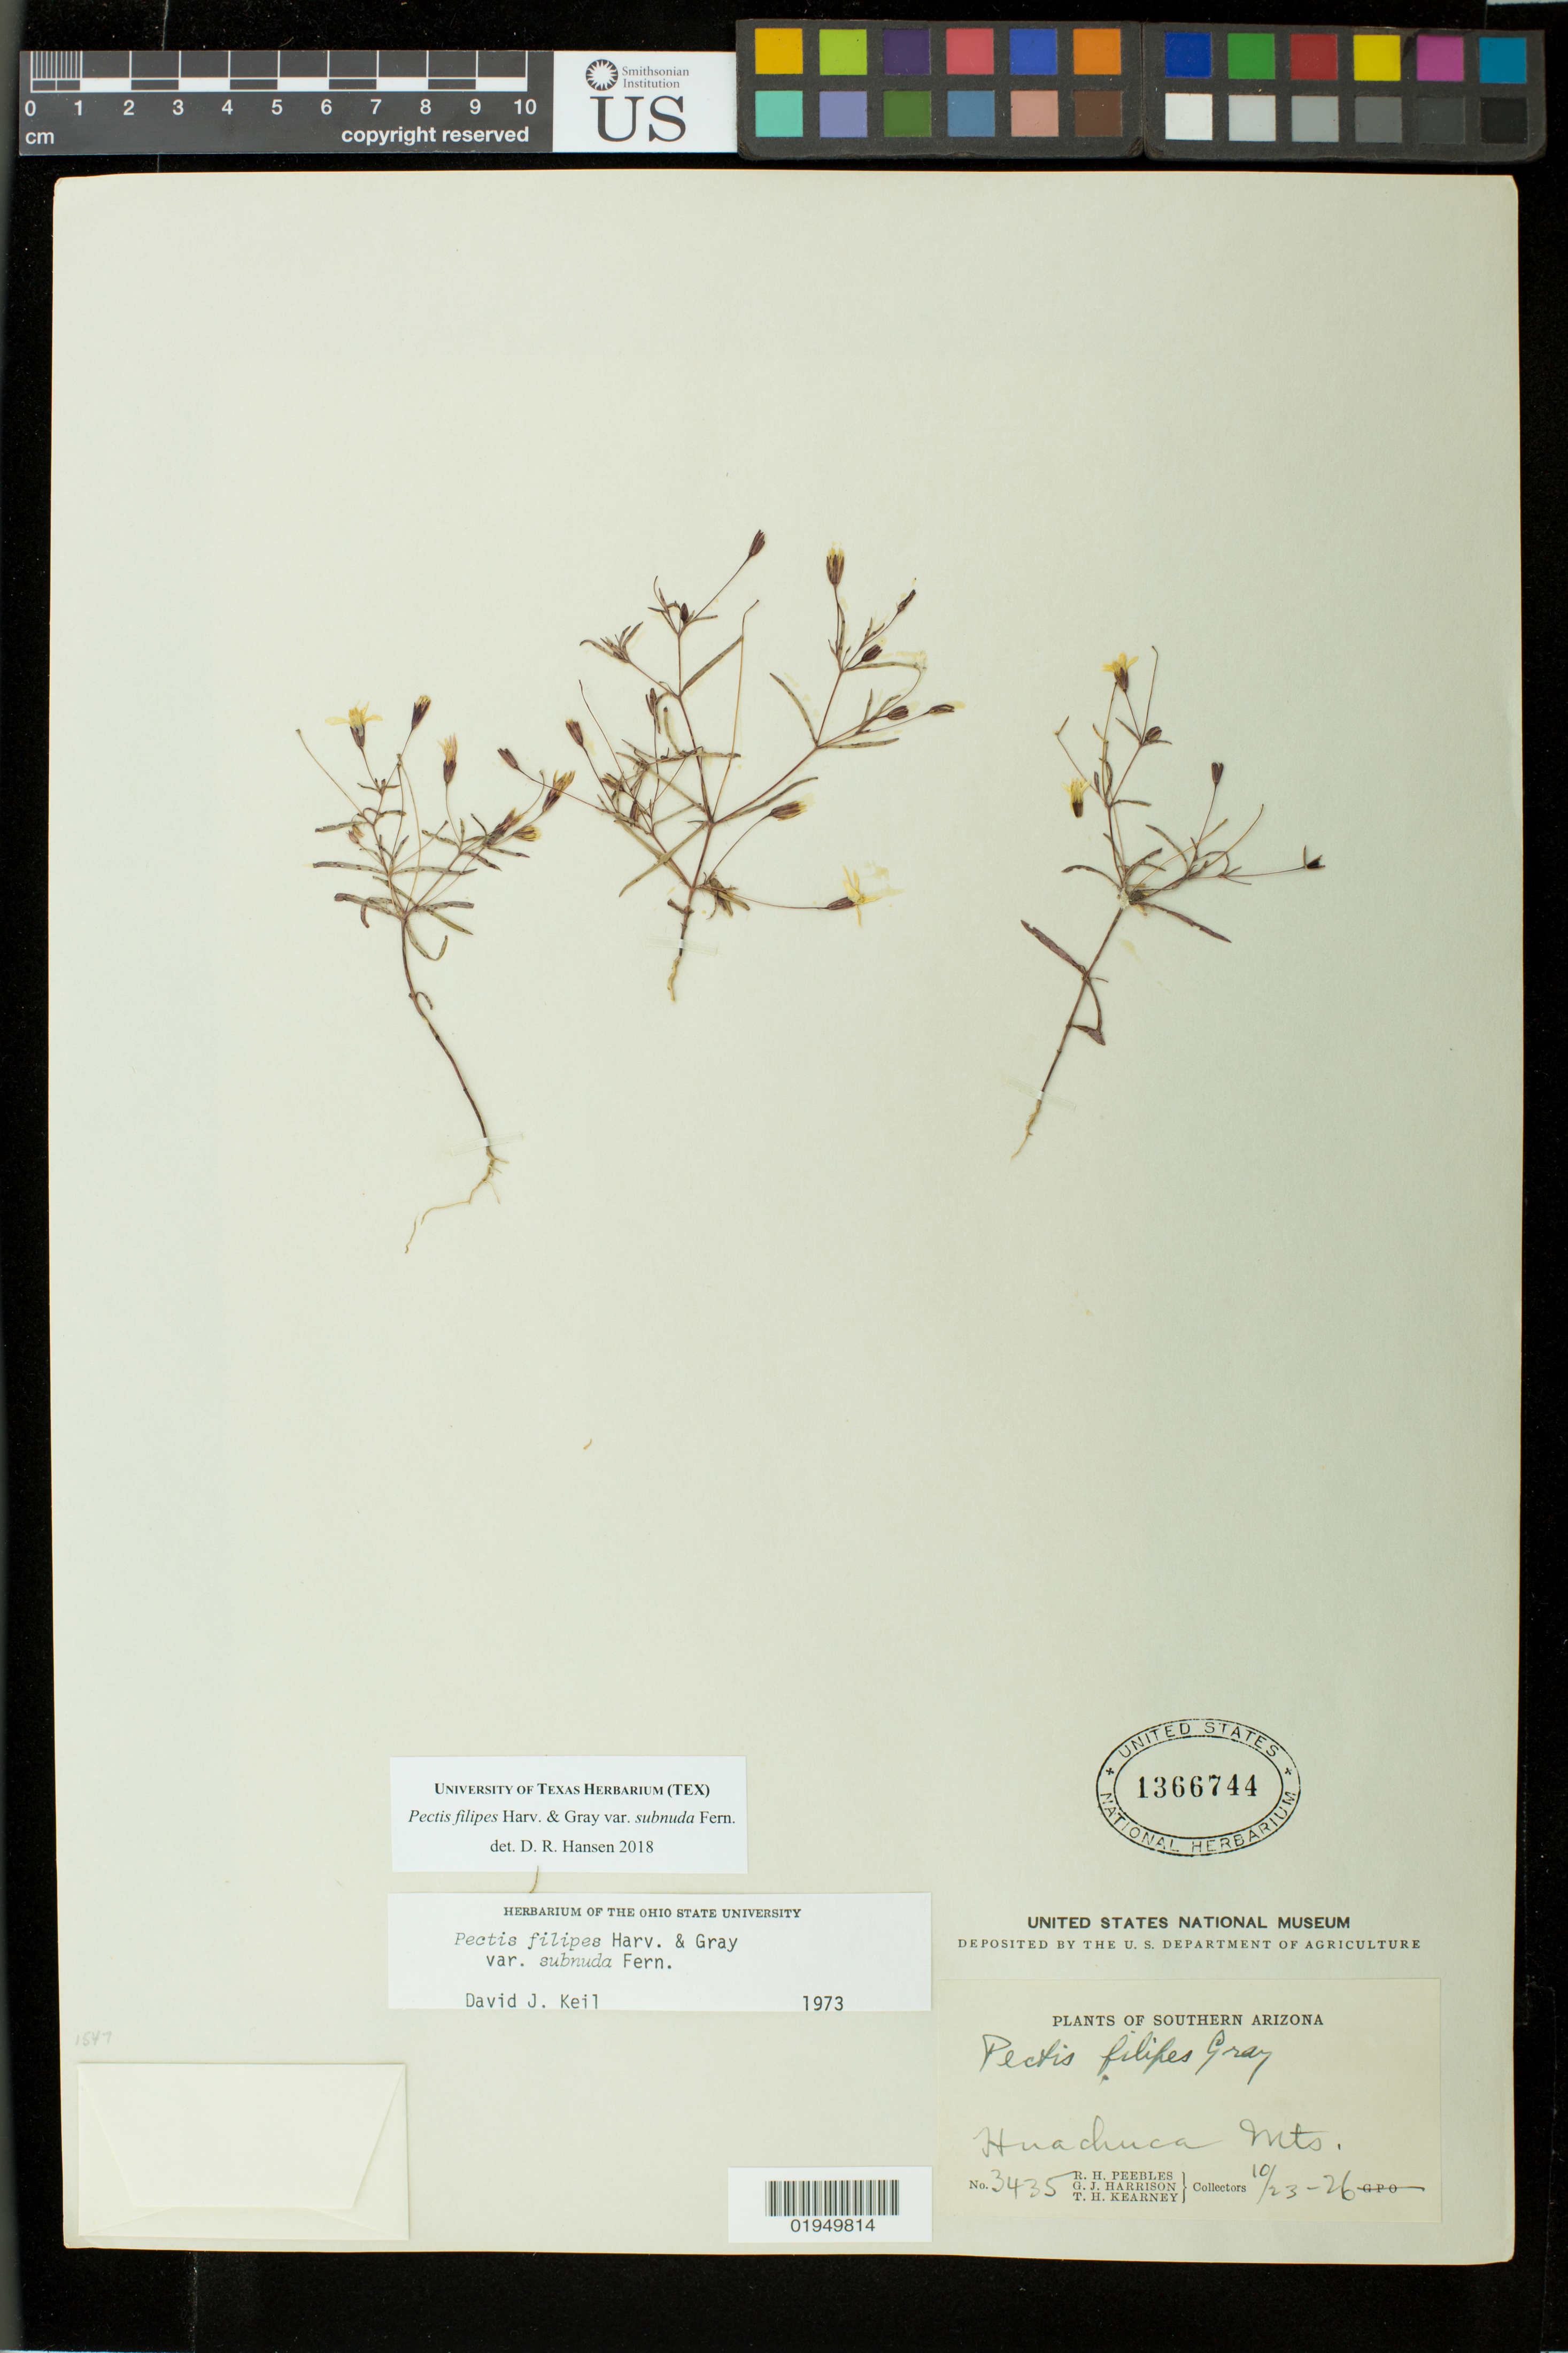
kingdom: Plantae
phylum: Tracheophyta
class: Magnoliopsida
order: Asterales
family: Asteraceae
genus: Pectis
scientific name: Pectis filipes var. subnuda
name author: Fernald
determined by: Hansen, D. R.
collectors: R. H. Peebles, G. J. Harrison & T. H. Kearney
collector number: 3435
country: United States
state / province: Arizona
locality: Huachuca Mts.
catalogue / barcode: US 1366744